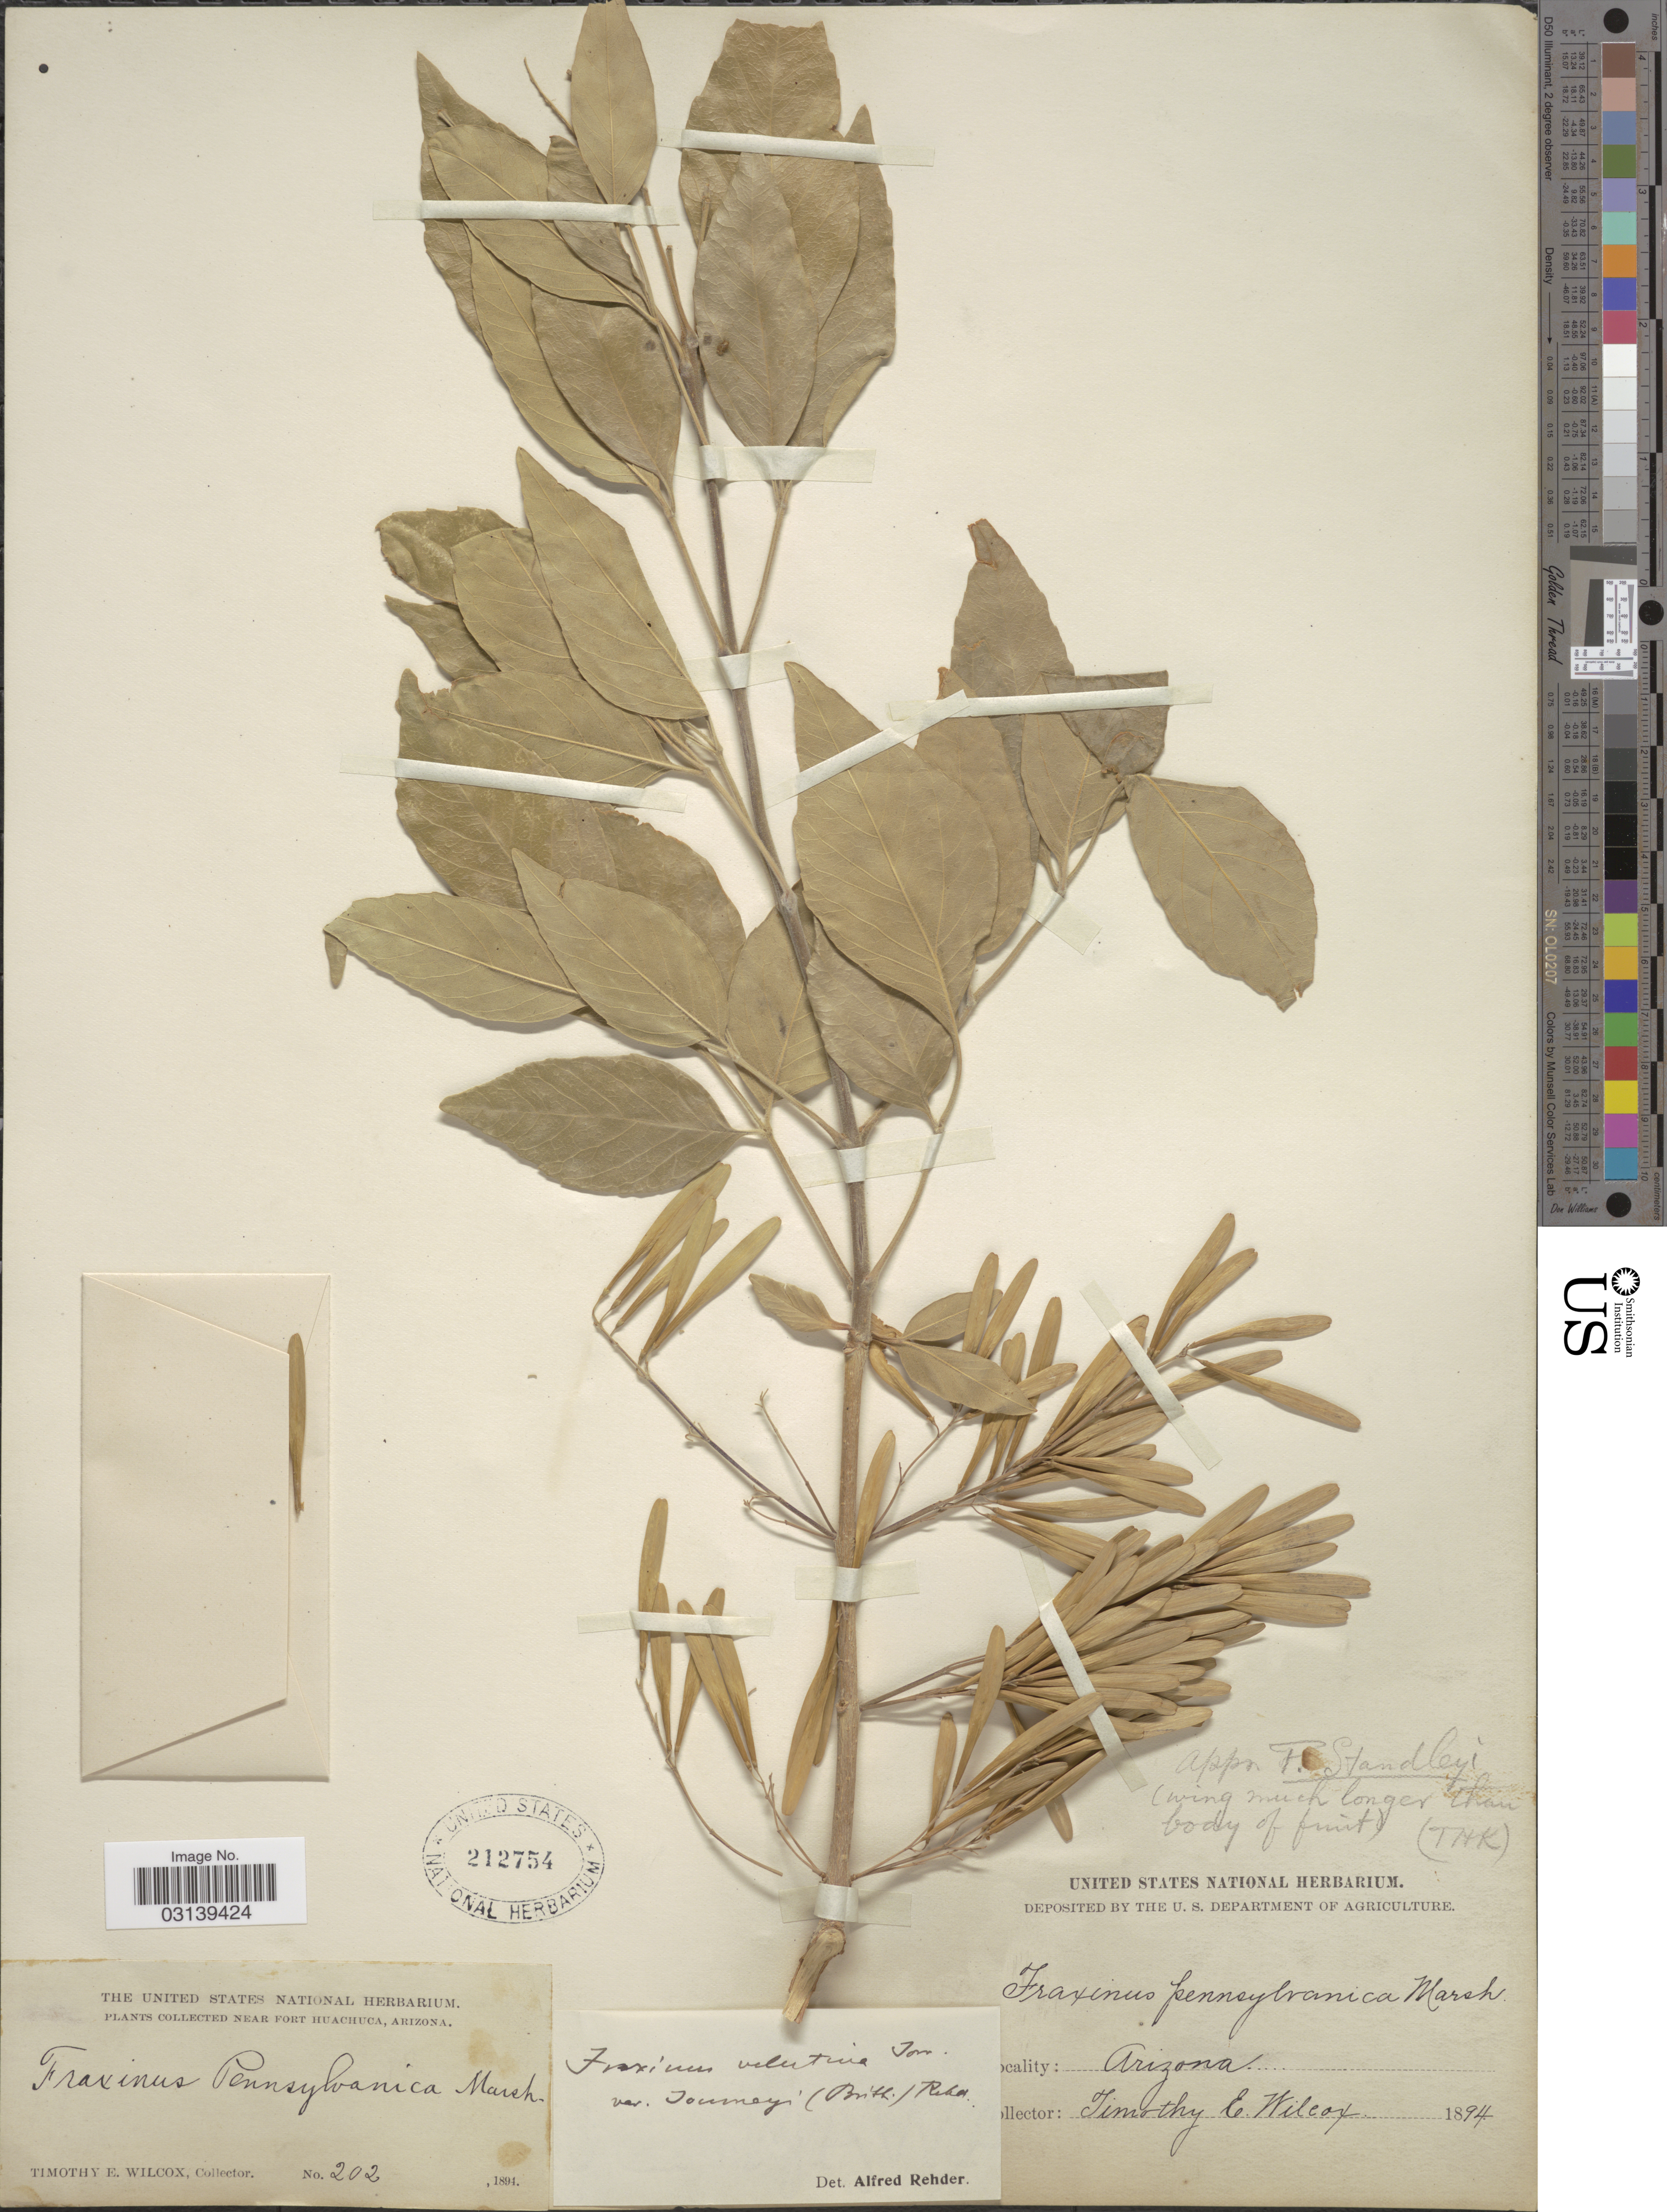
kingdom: Plantae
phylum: Tracheophyta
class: Magnoliopsida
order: Lamiales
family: Oleaceae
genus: Fraxinus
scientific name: Fraxinus velutina var. toumeyi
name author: (Britton) Rehder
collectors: T. E. Wilcox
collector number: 202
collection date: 1894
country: United States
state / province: Arizona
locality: Near Fort Huachuca.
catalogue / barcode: US 212754